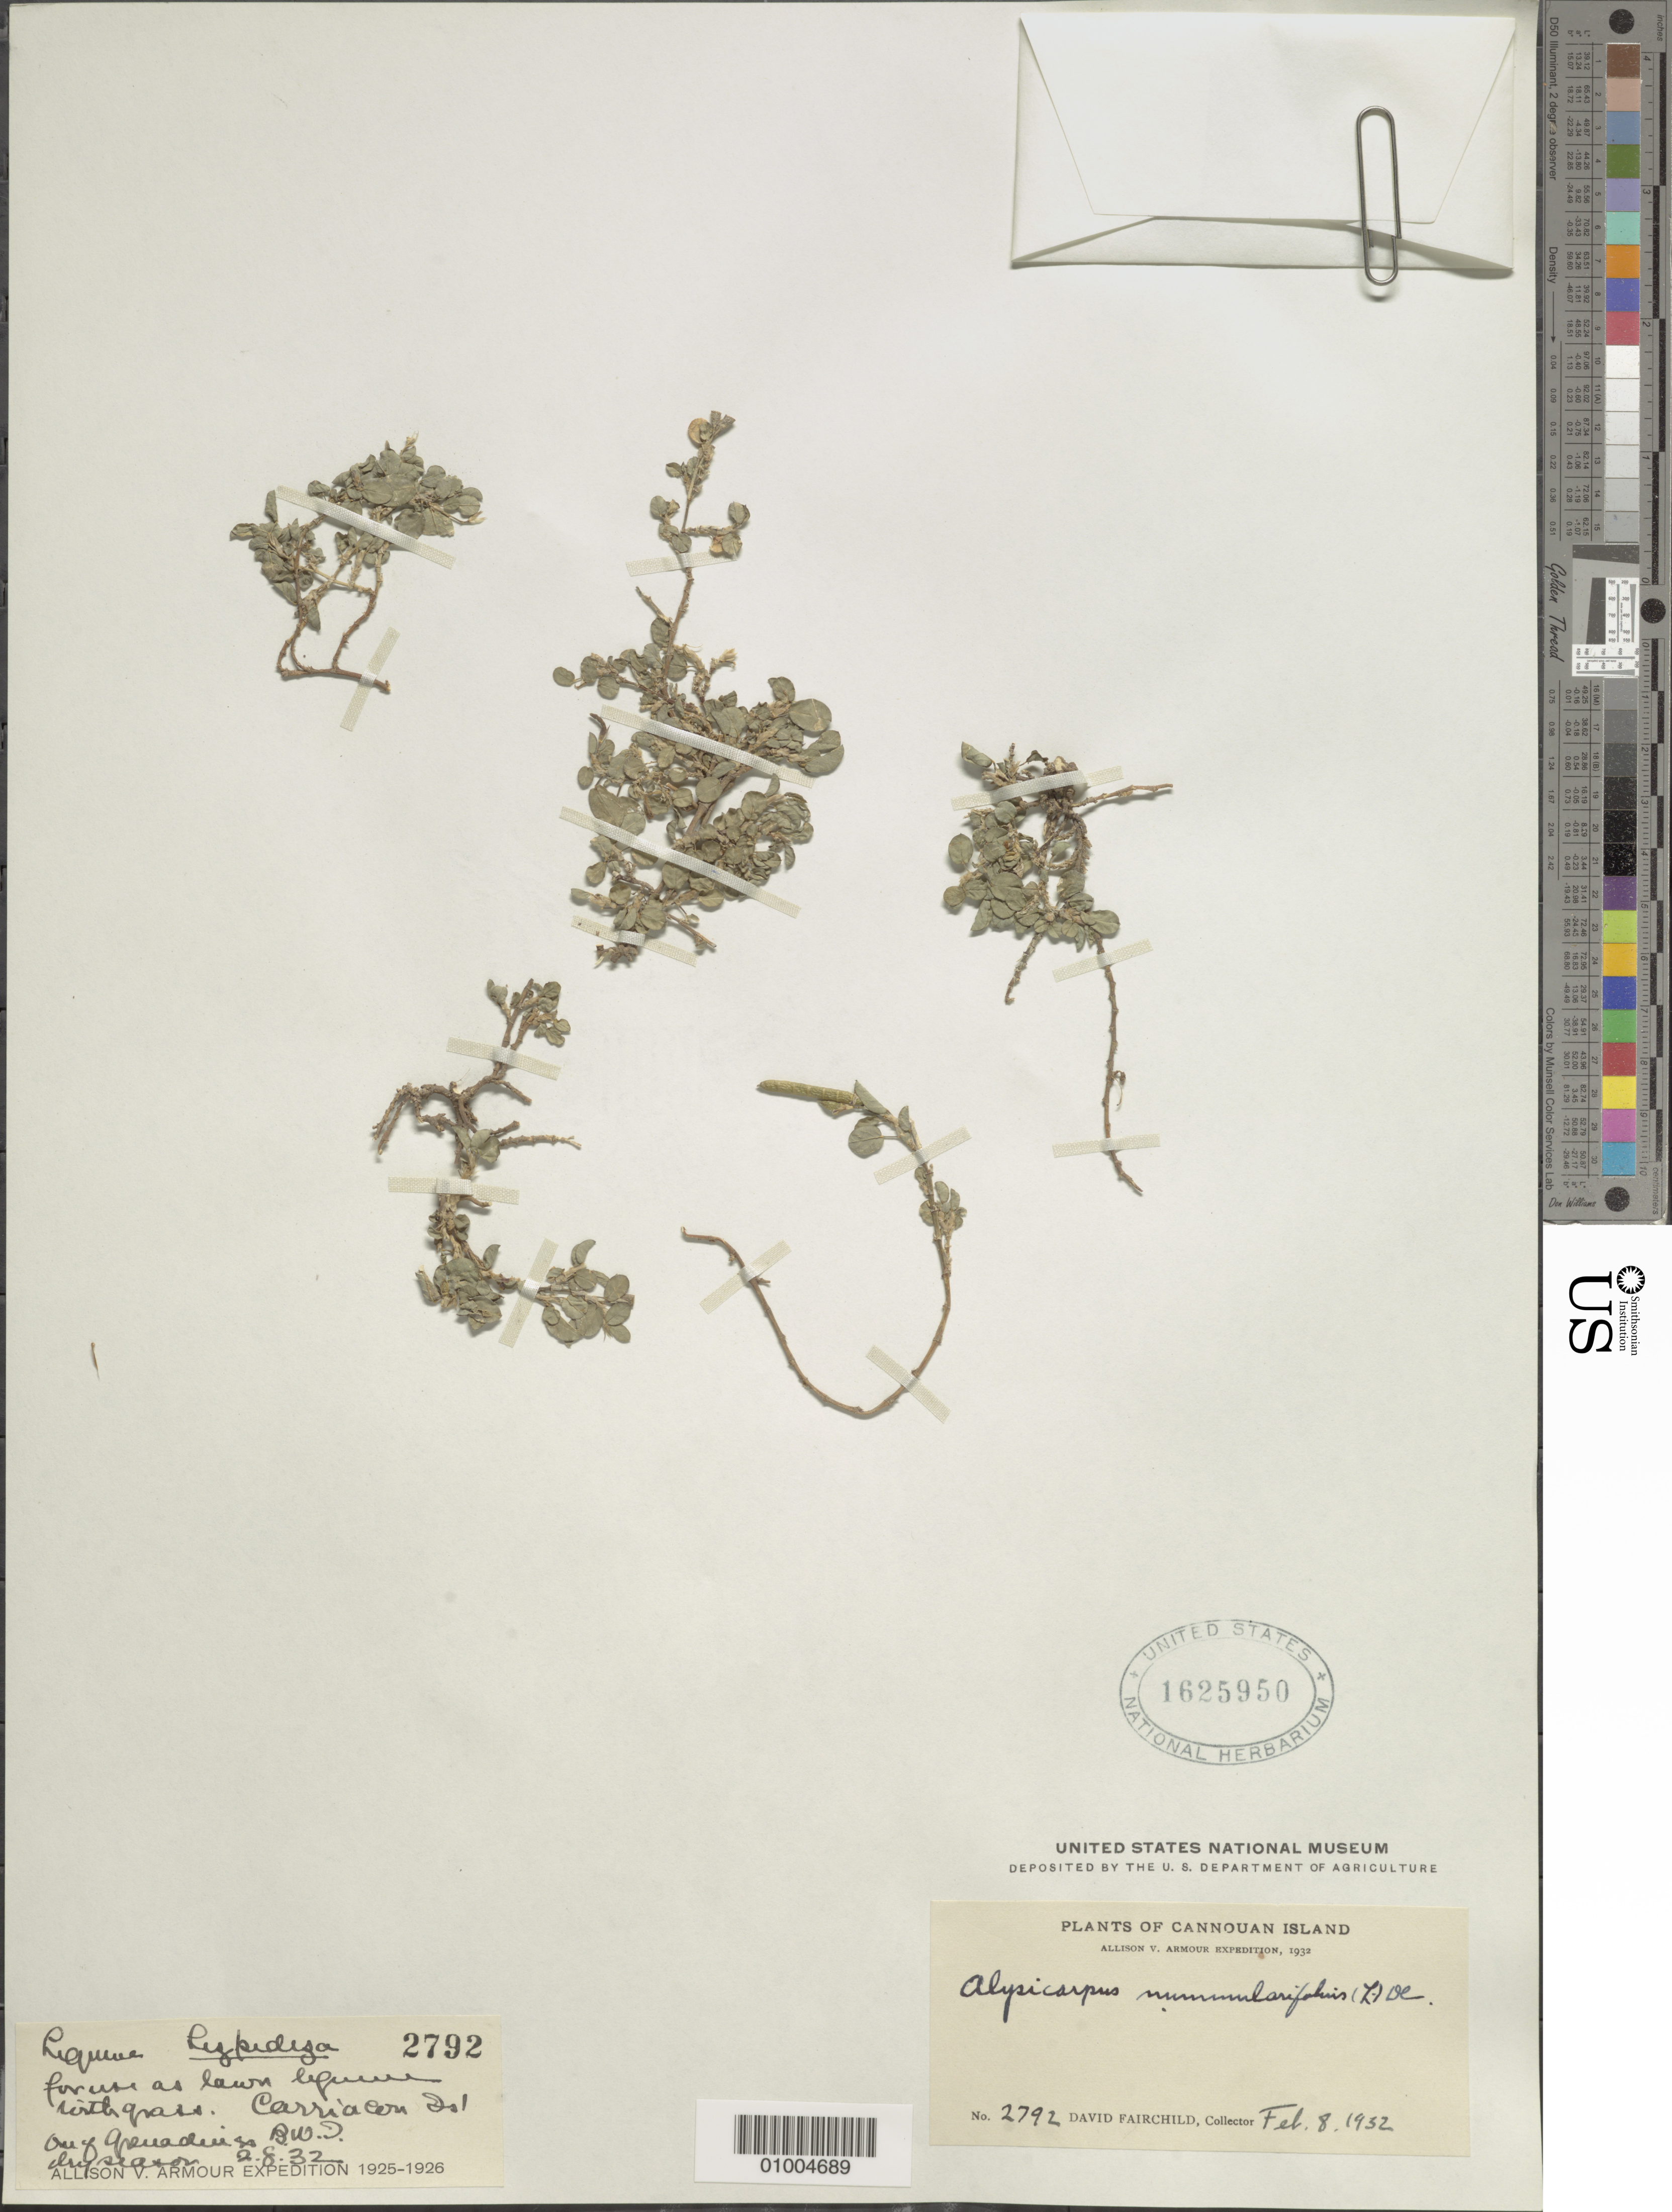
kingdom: Plantae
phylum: Tracheophyta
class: Magnoliopsida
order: Fabales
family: Fabaceae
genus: Alysicarpus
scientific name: Alysicarpus vaginalis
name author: (L.) DC.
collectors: D. Fairchild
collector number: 2792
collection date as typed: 08 Feb 1932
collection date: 1932-02-08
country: St. Vincent - Grenadines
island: Canouan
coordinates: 0 N, 0 E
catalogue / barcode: US 1625950